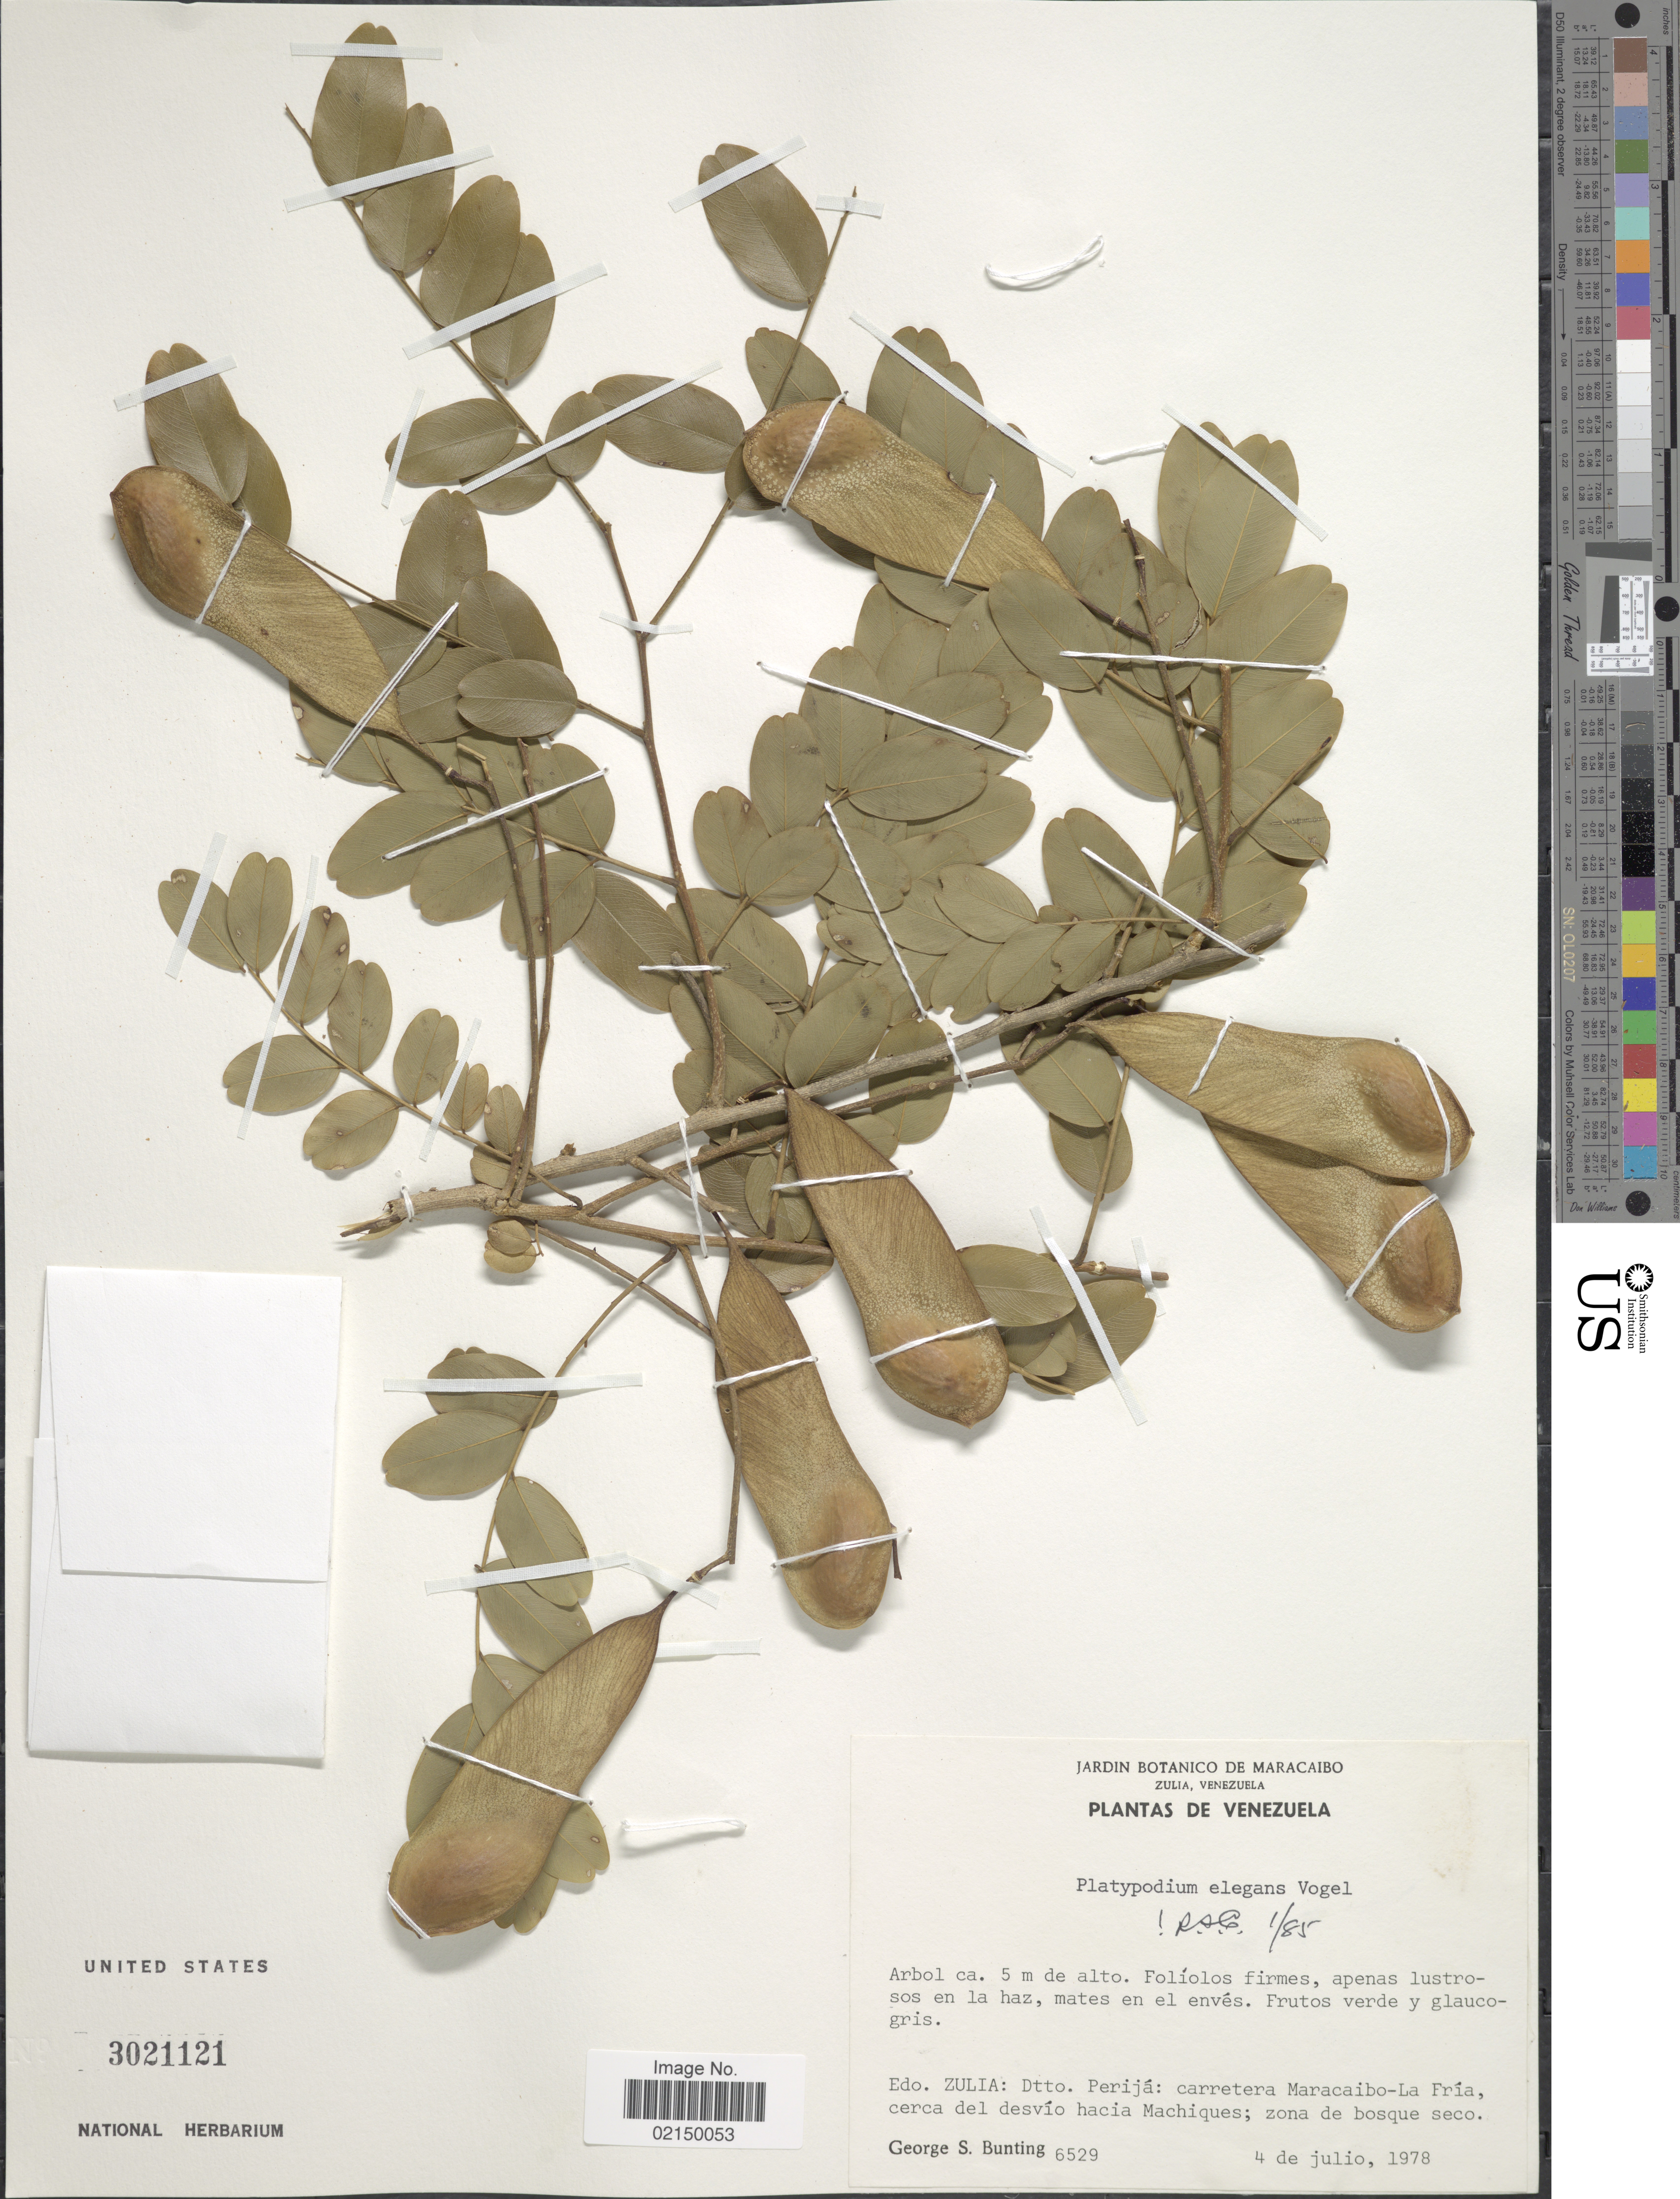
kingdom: Plantae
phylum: Tracheophyta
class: Magnoliopsida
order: Fabales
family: Fabaceae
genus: Platypodium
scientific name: Platypodium elegans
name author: Vogel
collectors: G. S. Bunting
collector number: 6529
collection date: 1978-07-04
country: Venezuela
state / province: Zulia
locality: Dtto. Perija: carretera Maracibo-La Fria, cerca del desvio hacia Machiques; zona de bosque seco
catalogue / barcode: US 3021121